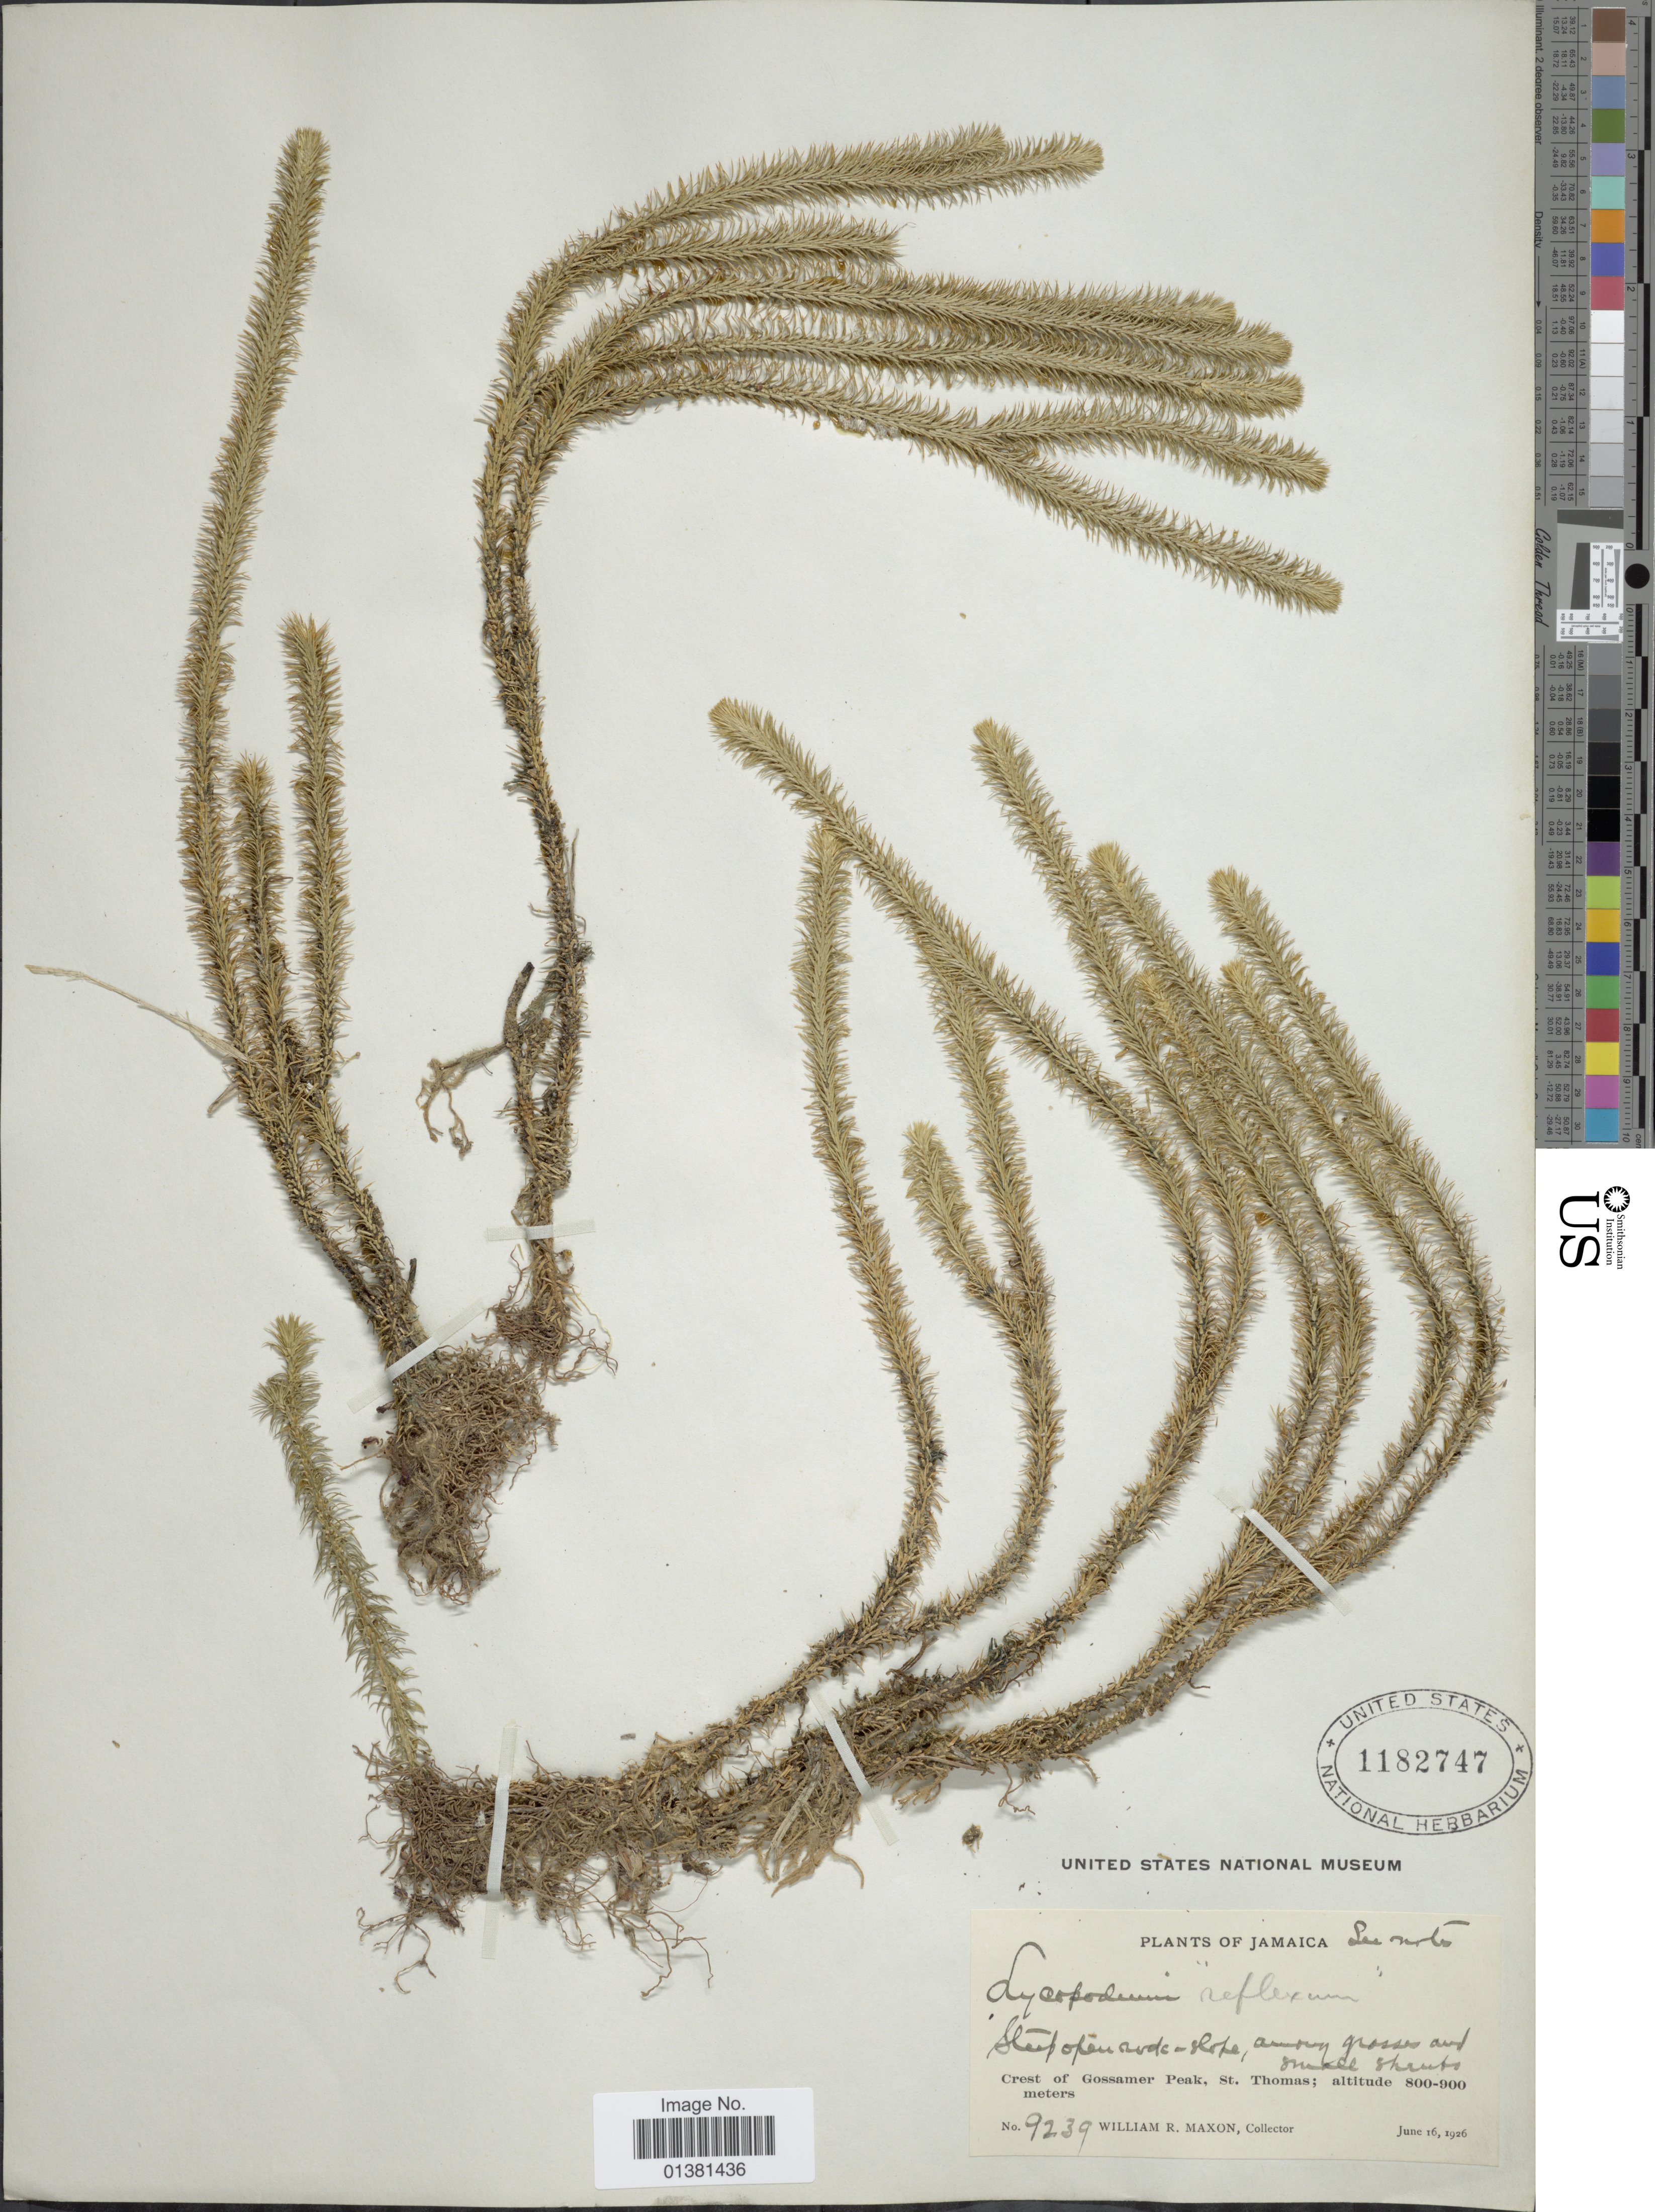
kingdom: Plantae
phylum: Tracheophyta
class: Lycopodiopsida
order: Lycopodiales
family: Lycopodiaceae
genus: Phlegmariurus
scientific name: Phlegmariurus reflexus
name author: (Lam.) B. Øllg.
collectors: W. R. Maxon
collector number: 9239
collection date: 1926-06-16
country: Jamaica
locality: Crest of Gossamer Peak, St. Thomas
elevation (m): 800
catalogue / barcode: US 1182747